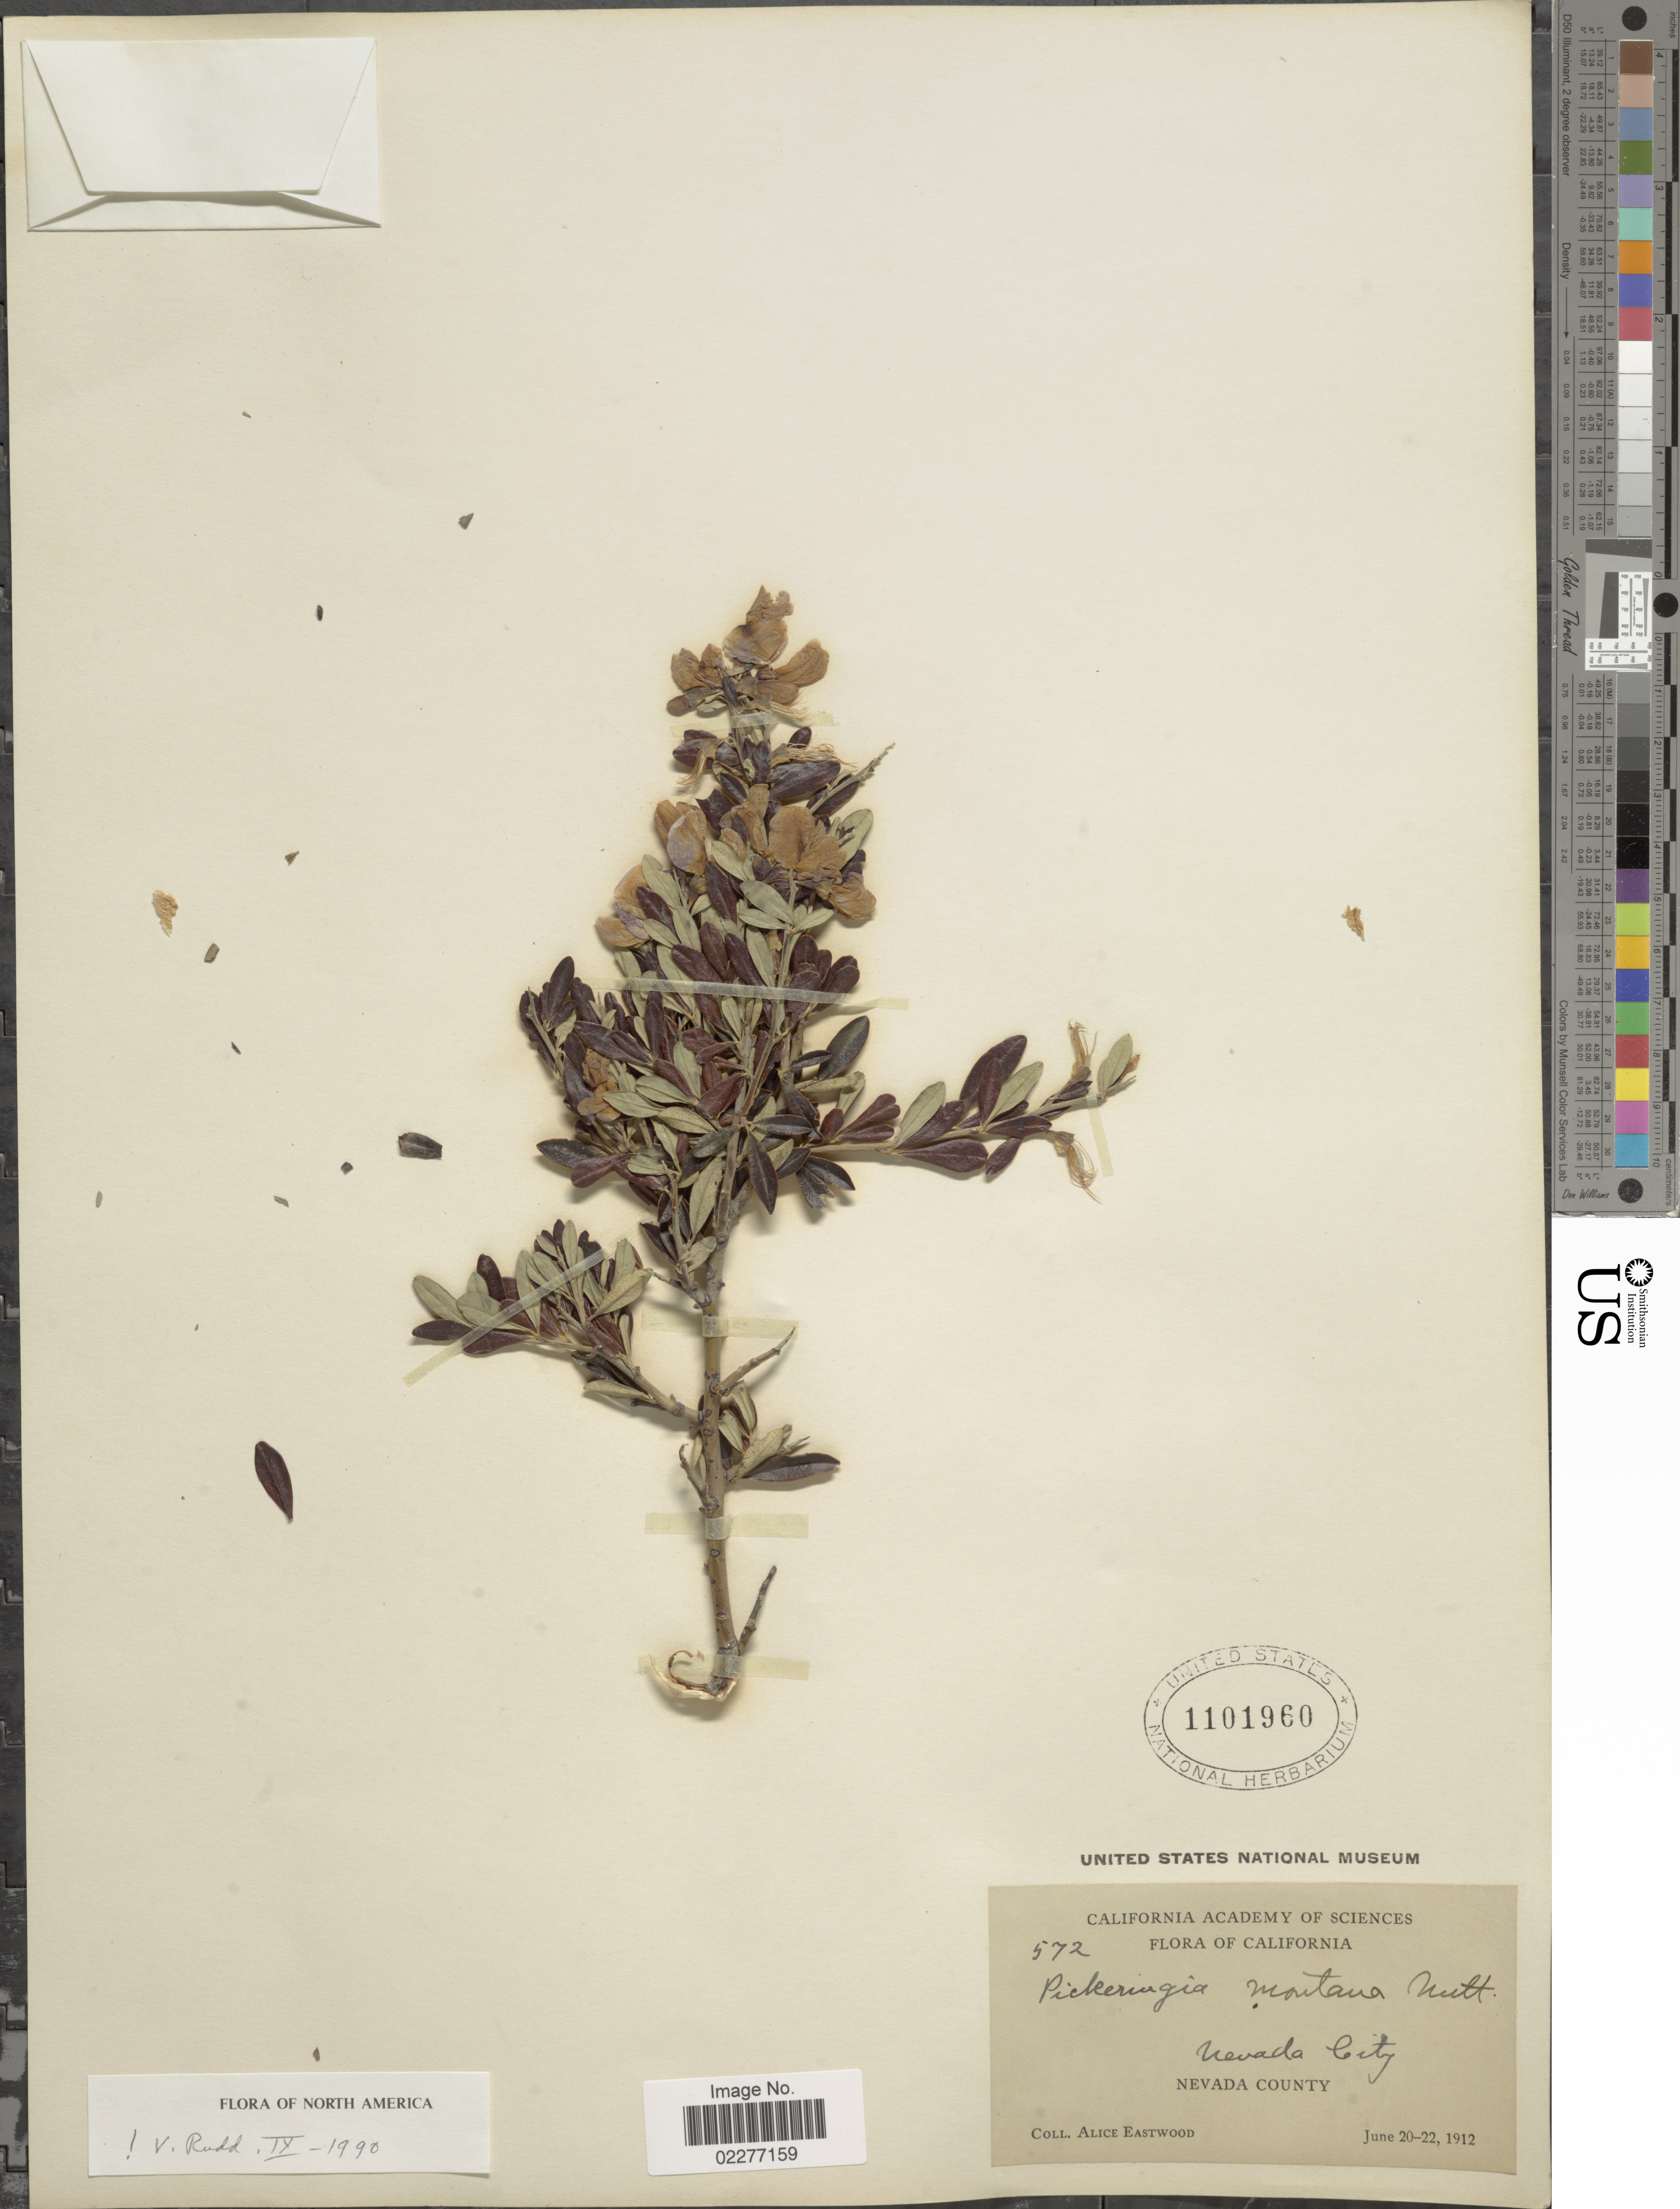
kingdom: Plantae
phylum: Tracheophyta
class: Magnoliopsida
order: Fabales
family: Fabaceae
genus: Pickeringia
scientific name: Pickeringia montana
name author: Nutt. ex Torr. & A. Gray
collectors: A. Eastwood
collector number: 572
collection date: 1912-06-20/1912-06-22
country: United States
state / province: Nevada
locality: Nevada City, Nevada County, California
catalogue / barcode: US 1101960